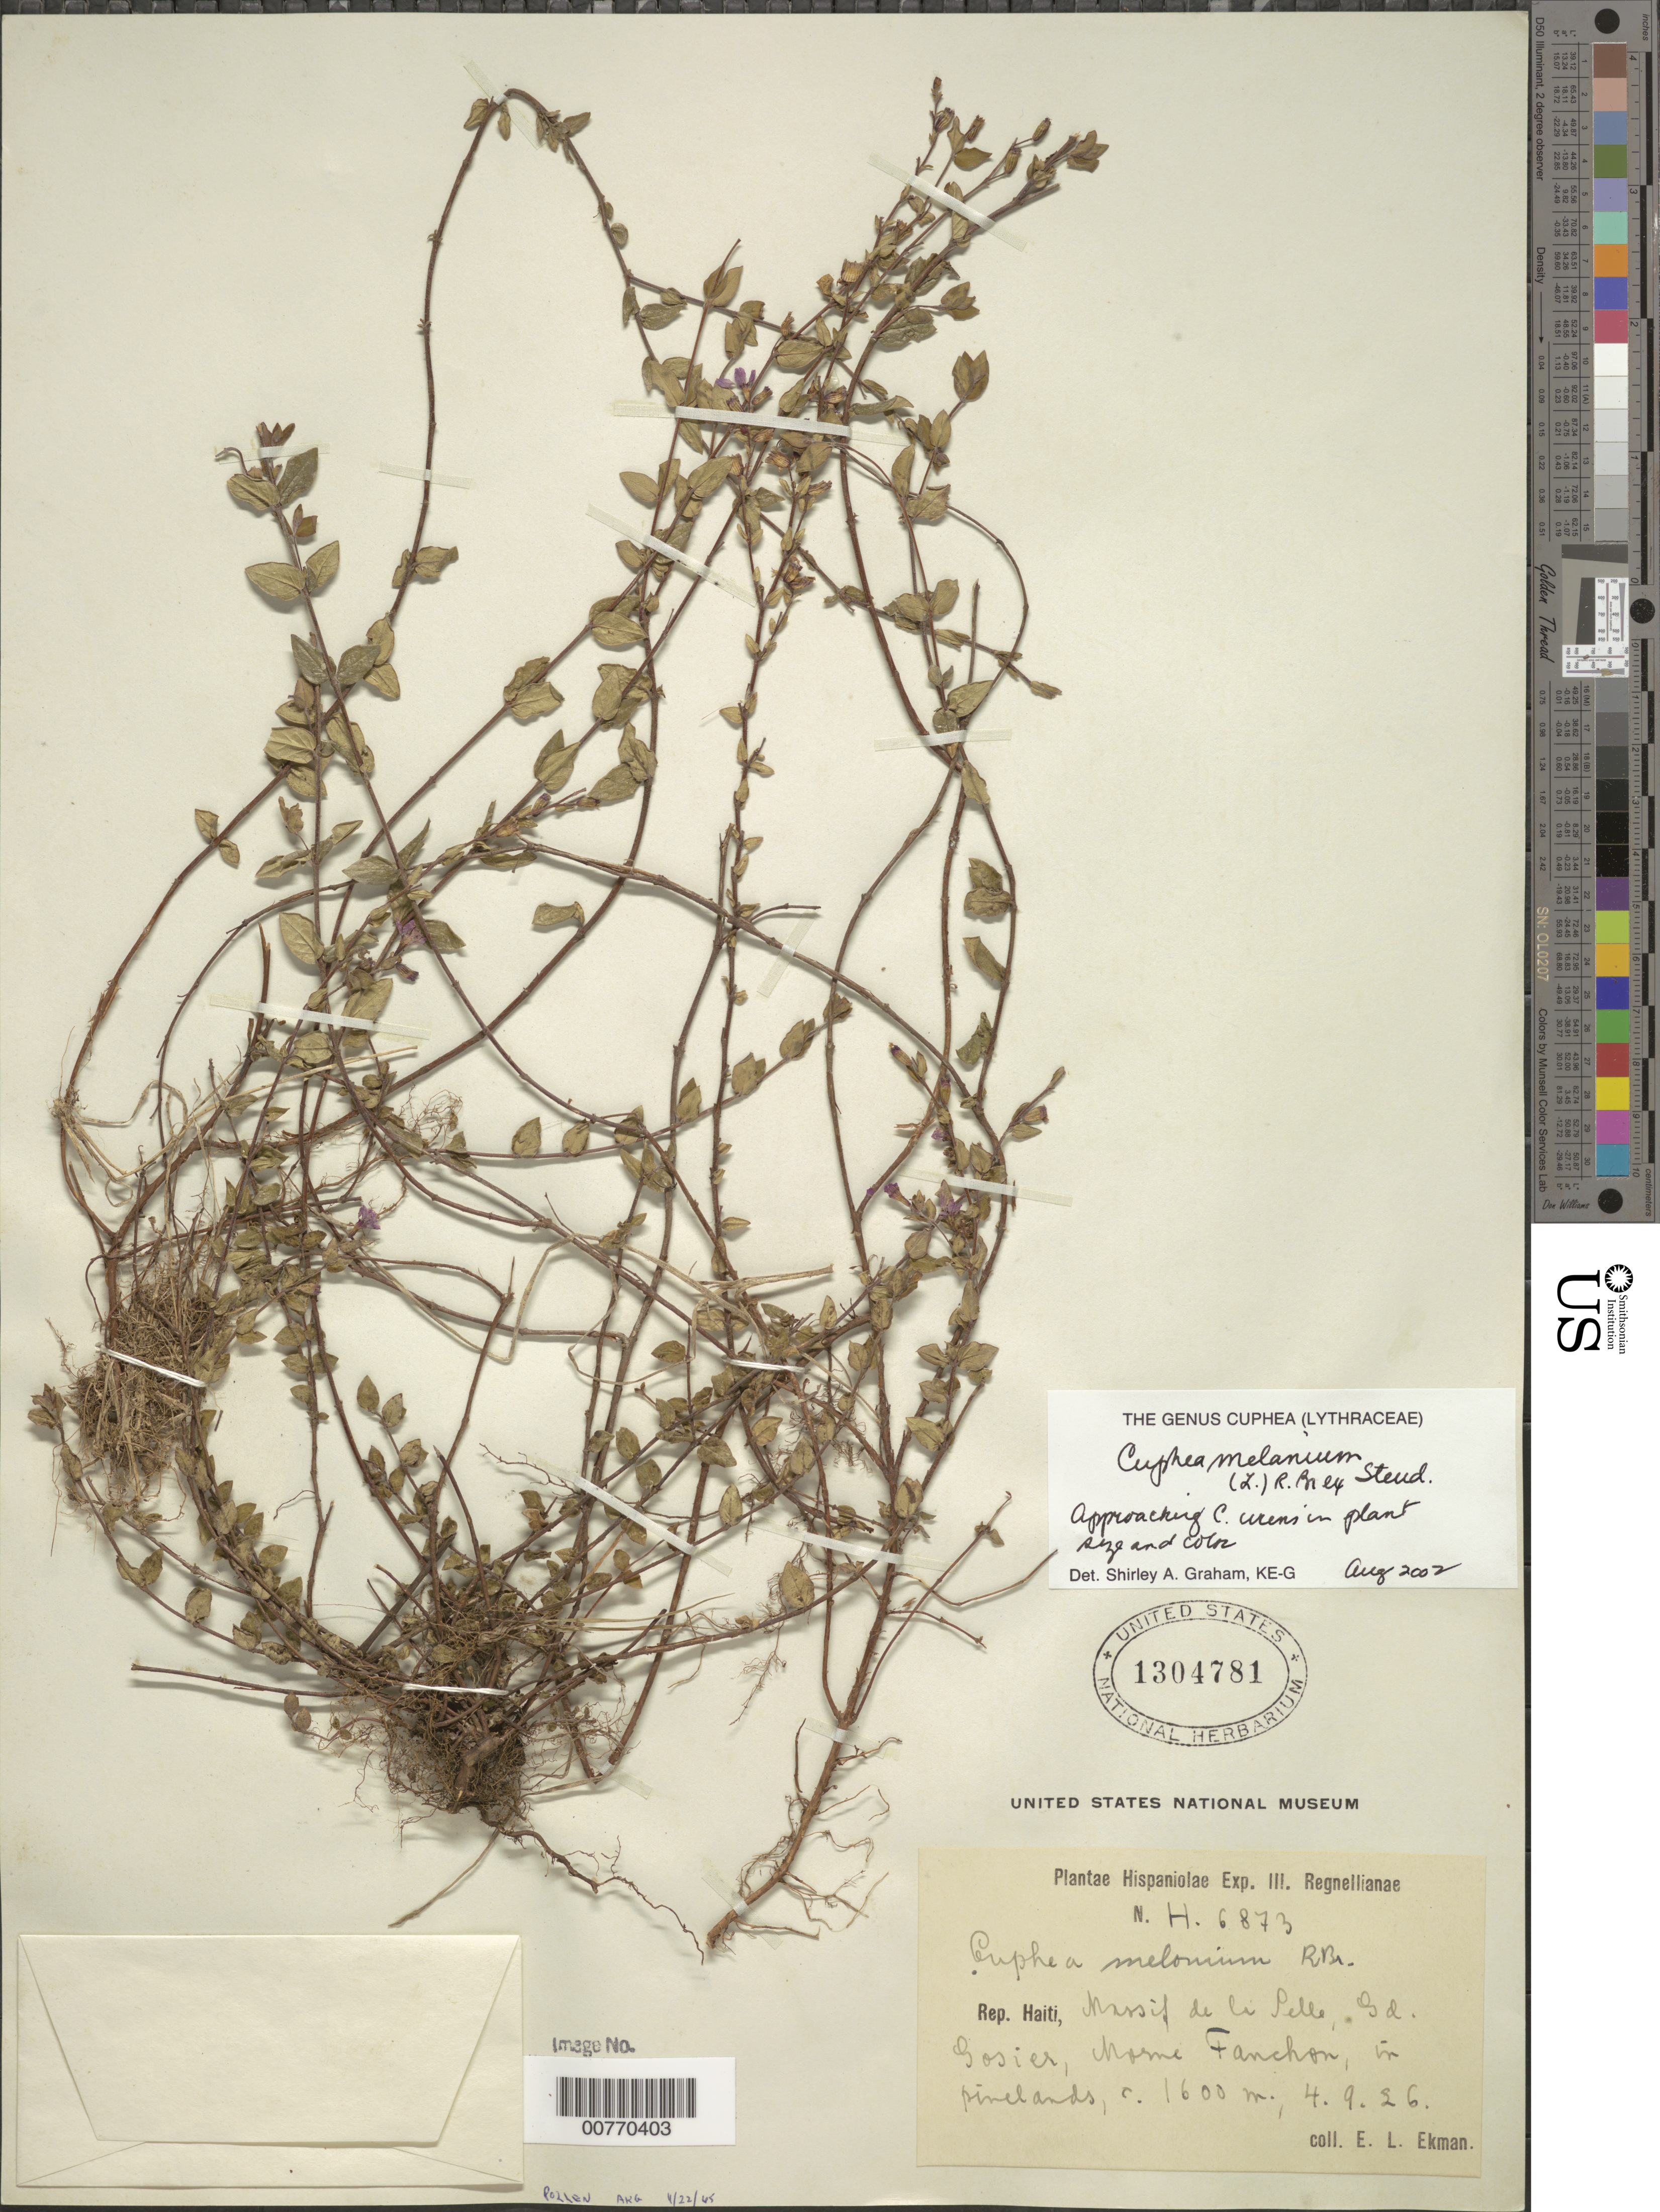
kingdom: Plantae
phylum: Tracheophyta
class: Magnoliopsida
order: Myrtales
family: Lythraceae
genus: Cuphea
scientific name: Cuphea melanium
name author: (L.) Cramer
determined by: Graham, Shirley Ann Tousch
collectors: E. L. Ekman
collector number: H 6873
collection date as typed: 04 Sep 1926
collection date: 1926-09-04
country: Haiti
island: Hispaniola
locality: Massif de la Selle, Gd. Gosier, Morne Fanchon.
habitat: Pinelands.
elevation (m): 1600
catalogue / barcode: US 1304781